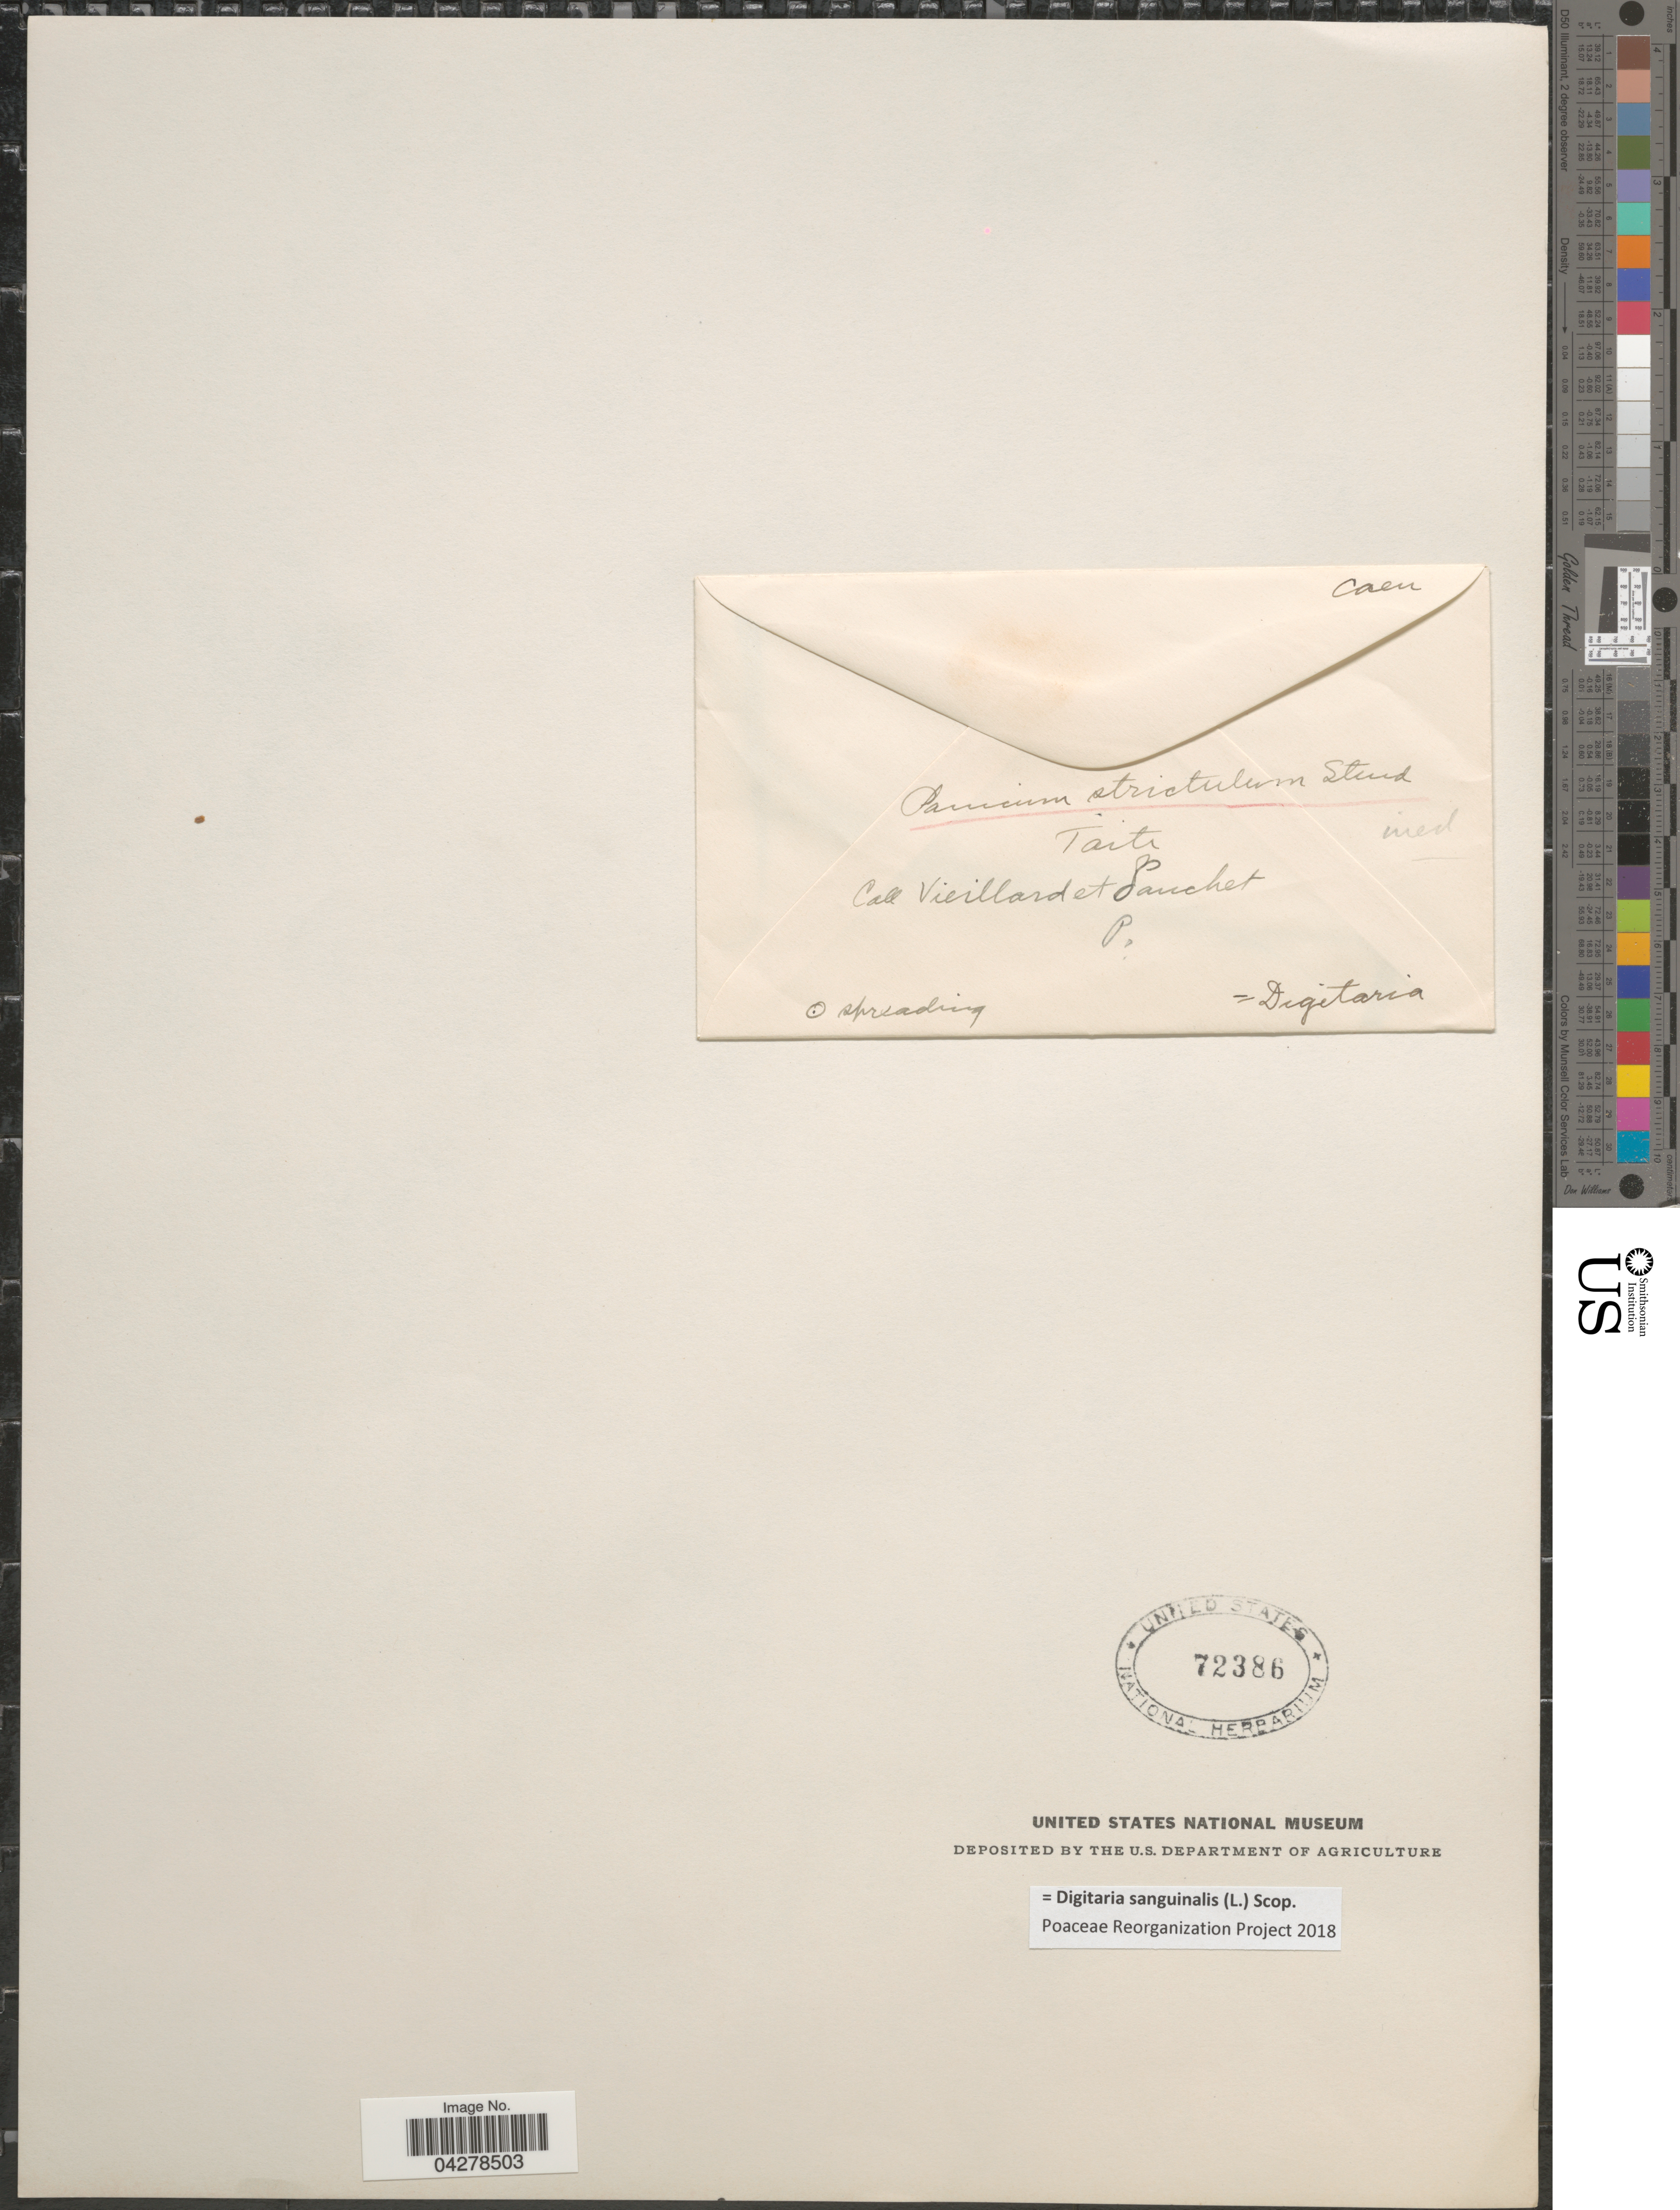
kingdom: Plantae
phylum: Tracheophyta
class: Liliopsida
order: Poales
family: Poaceae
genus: Digitaria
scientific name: Digitaria sanguinalis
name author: (L.) Scop.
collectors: -. Vieillard & Panchet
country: French Polynesia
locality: Taiti.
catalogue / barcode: US 72386